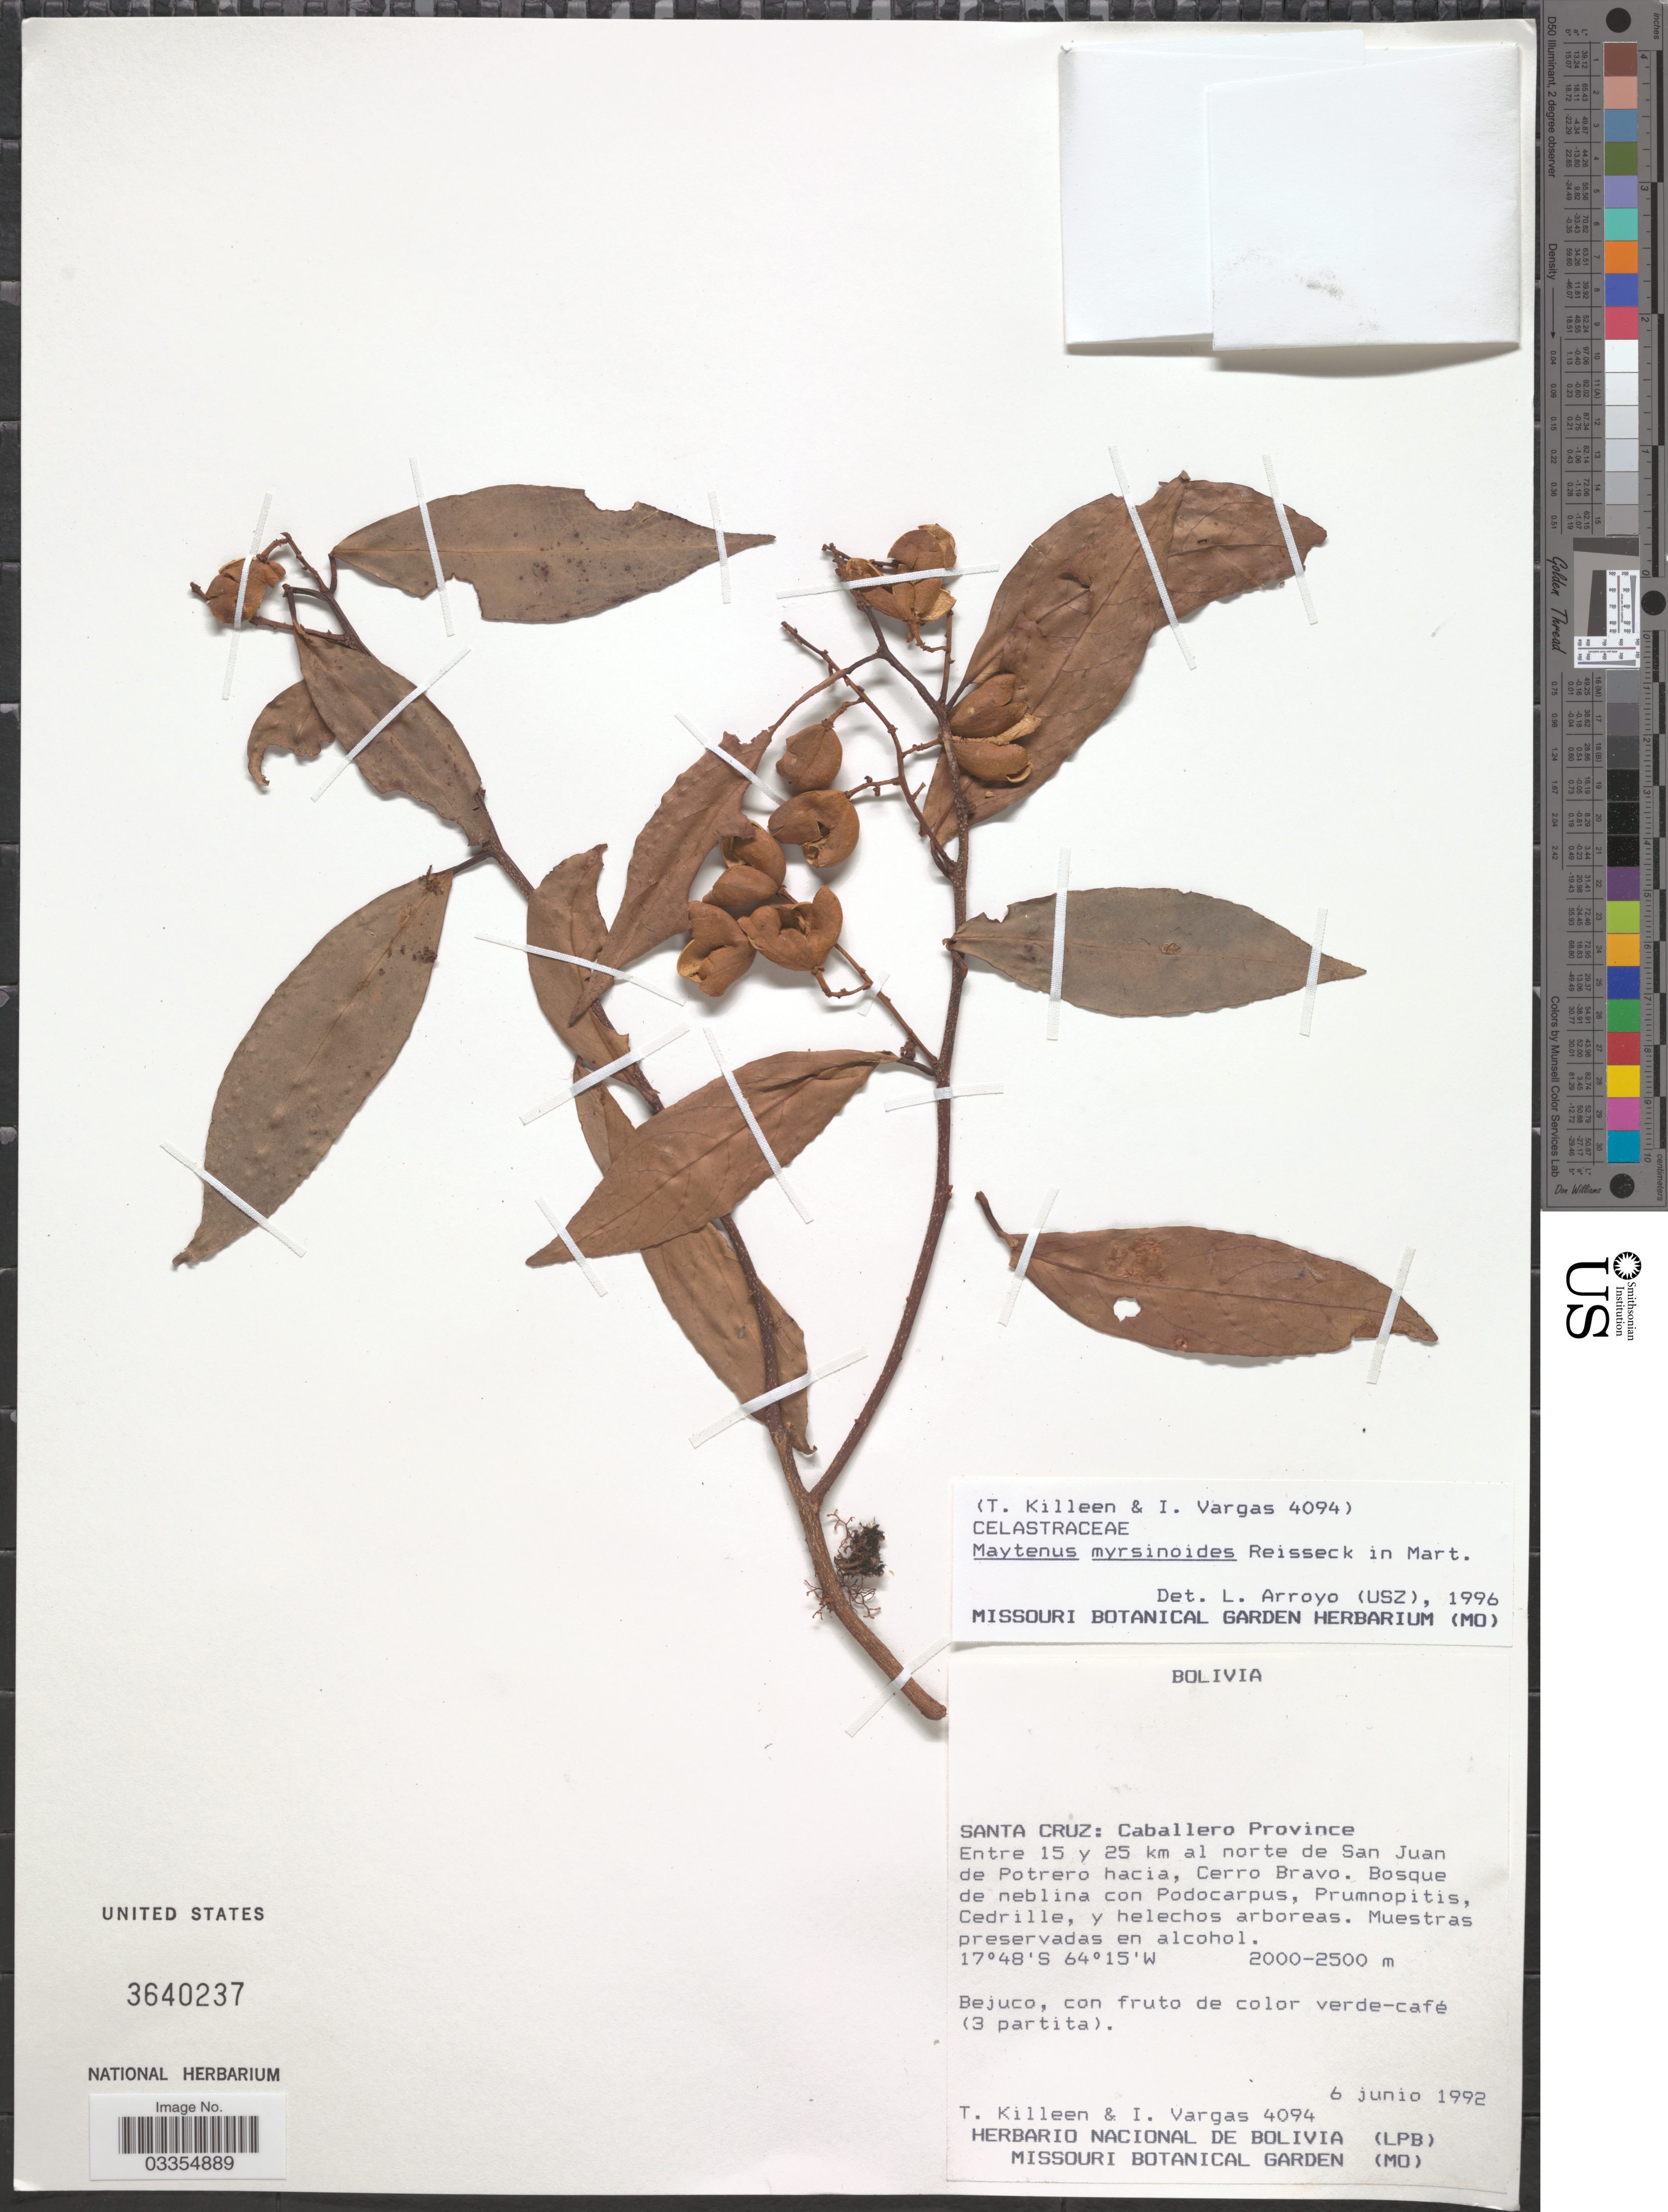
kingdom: Plantae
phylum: Tracheophyta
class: Magnoliopsida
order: Celastrales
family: Celastraceae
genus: Maytenus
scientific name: Maytenus myrsinoides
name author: Reissek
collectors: T. J. Killeen & I. Vargas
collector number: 4094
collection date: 1992-06-06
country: Bolivia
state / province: Santa Cruz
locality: Caballero Province. Entre 15 y 25 km al norte de San Juan de Potrero hacia, Cerro Bravo.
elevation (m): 2000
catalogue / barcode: US 3640237